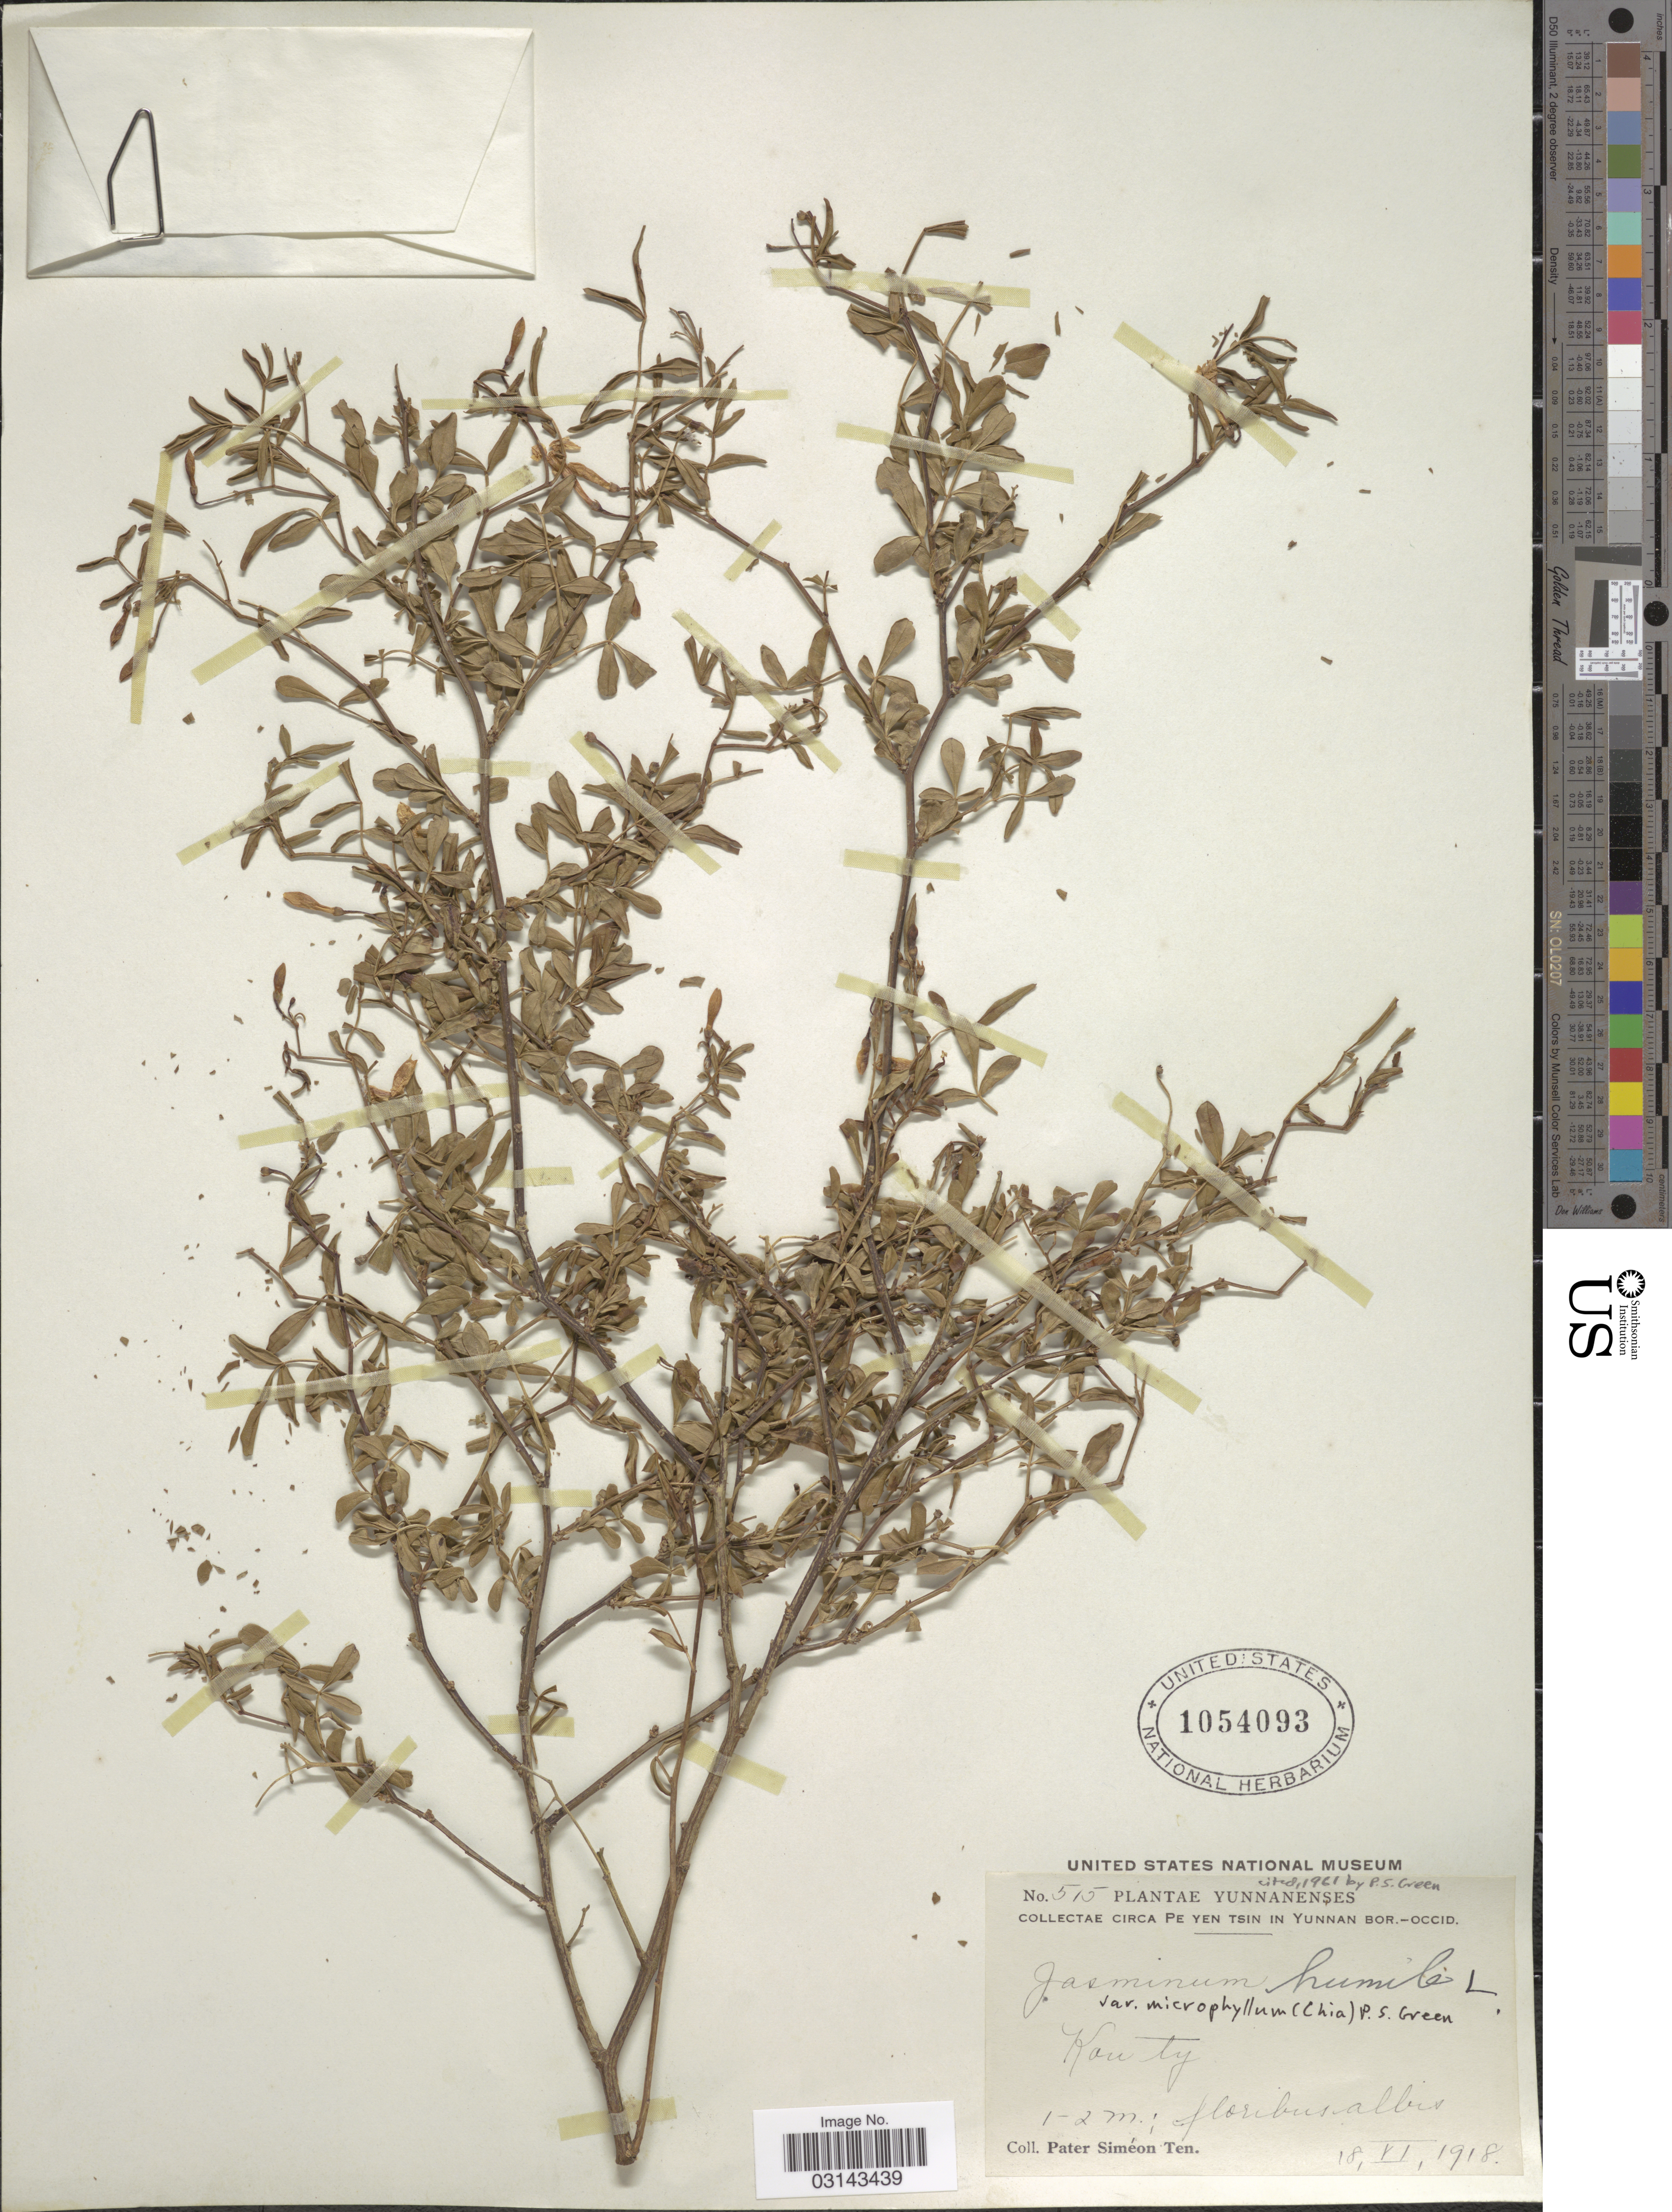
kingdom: Plantae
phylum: Tracheophyta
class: Magnoliopsida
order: Lamiales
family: Oleaceae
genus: Jasminum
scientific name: Jasminum humile var. microphyllum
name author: (Chia) P.S. Green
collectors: P. S. Ten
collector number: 515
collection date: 1918-06-18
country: China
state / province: Yunnan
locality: Circa Pe Yen Tsin in Yunnan bor.-occid. Kowty.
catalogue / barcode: US 1054093